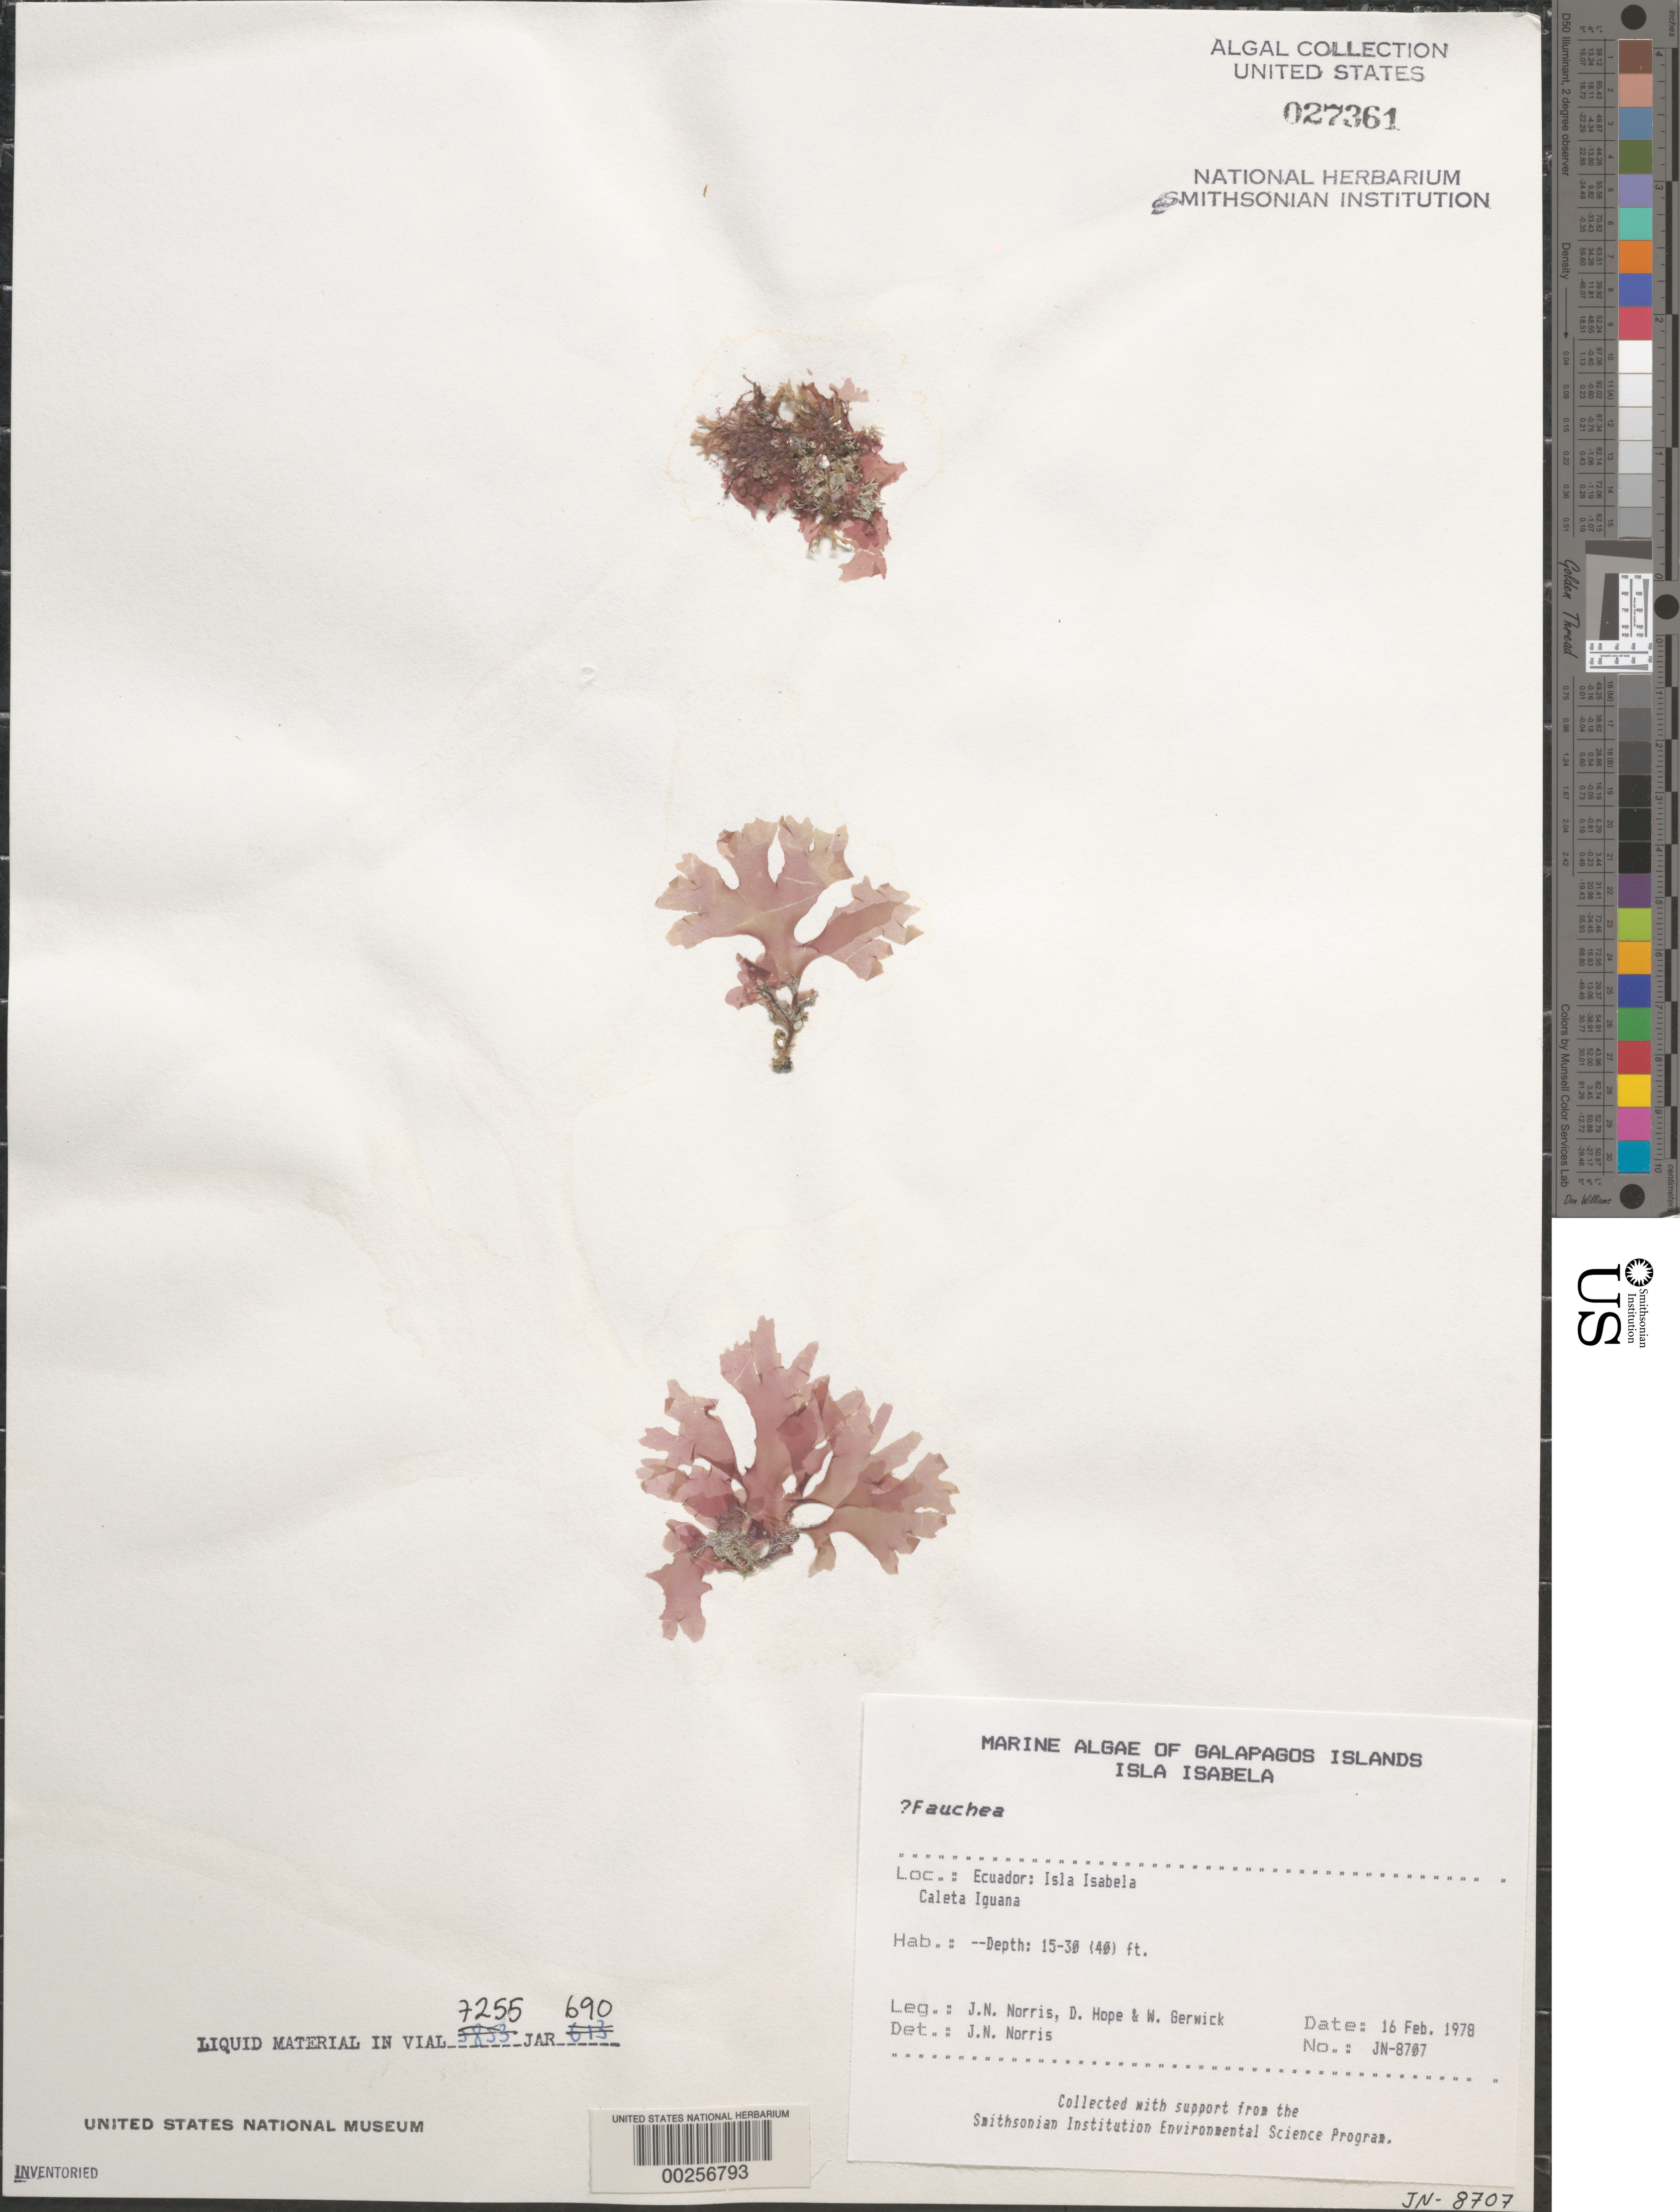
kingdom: Plantae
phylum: Rhodophyta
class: Florideophyceae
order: Rhodymeniales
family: Faucheaceae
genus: Fauchea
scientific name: Fauchea sp.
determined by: Norris, James N.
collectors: J. N. Norris, D. Hope & W. Gerwick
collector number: JN-8707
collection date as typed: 16 Feb 1978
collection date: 1978-02-16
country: Ecuador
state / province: Colón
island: Isabela [Albemarle]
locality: Caleta Iguana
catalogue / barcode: US 27361